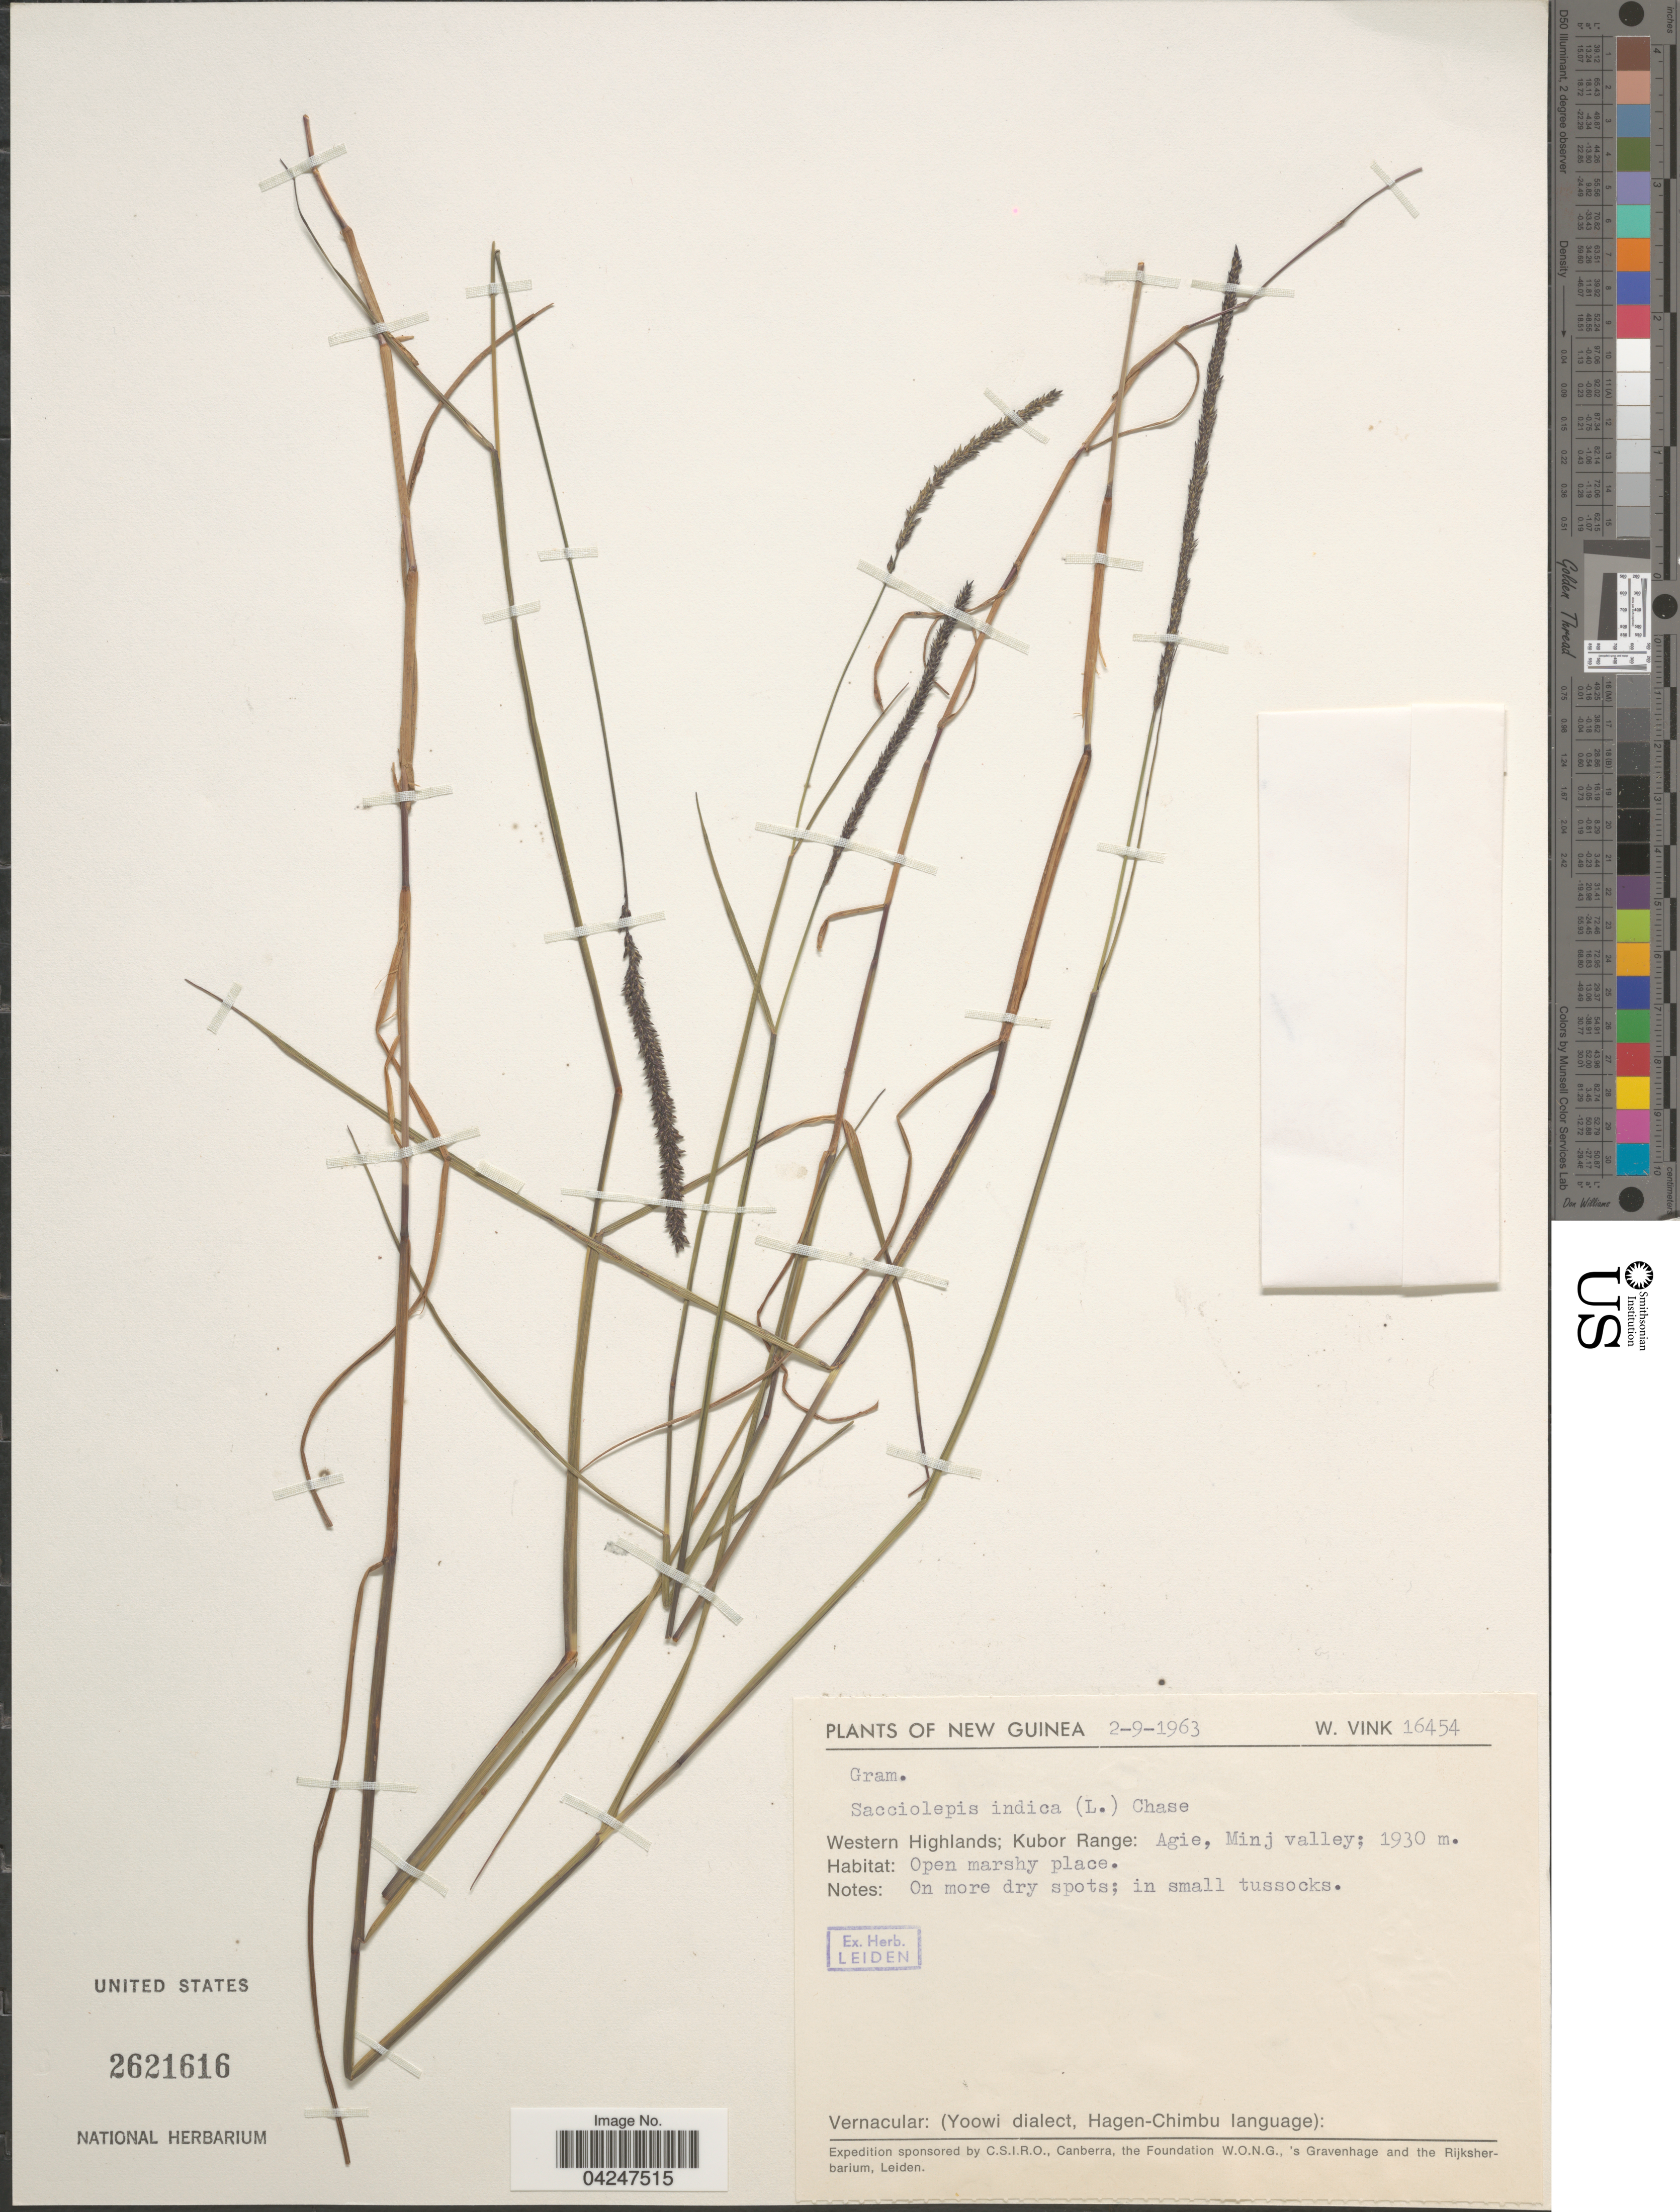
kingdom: Plantae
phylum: Tracheophyta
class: Liliopsida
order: Poales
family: Poaceae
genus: Sacciolepis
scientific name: Sacciolepis indica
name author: (L.) Chase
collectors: W. Vink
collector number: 16454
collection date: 1963-09-02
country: Papua New Guinea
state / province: Western Highlands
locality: New Guinea. Kubor Range: Agie, Minj valley.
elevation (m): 1930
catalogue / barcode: US 2621616